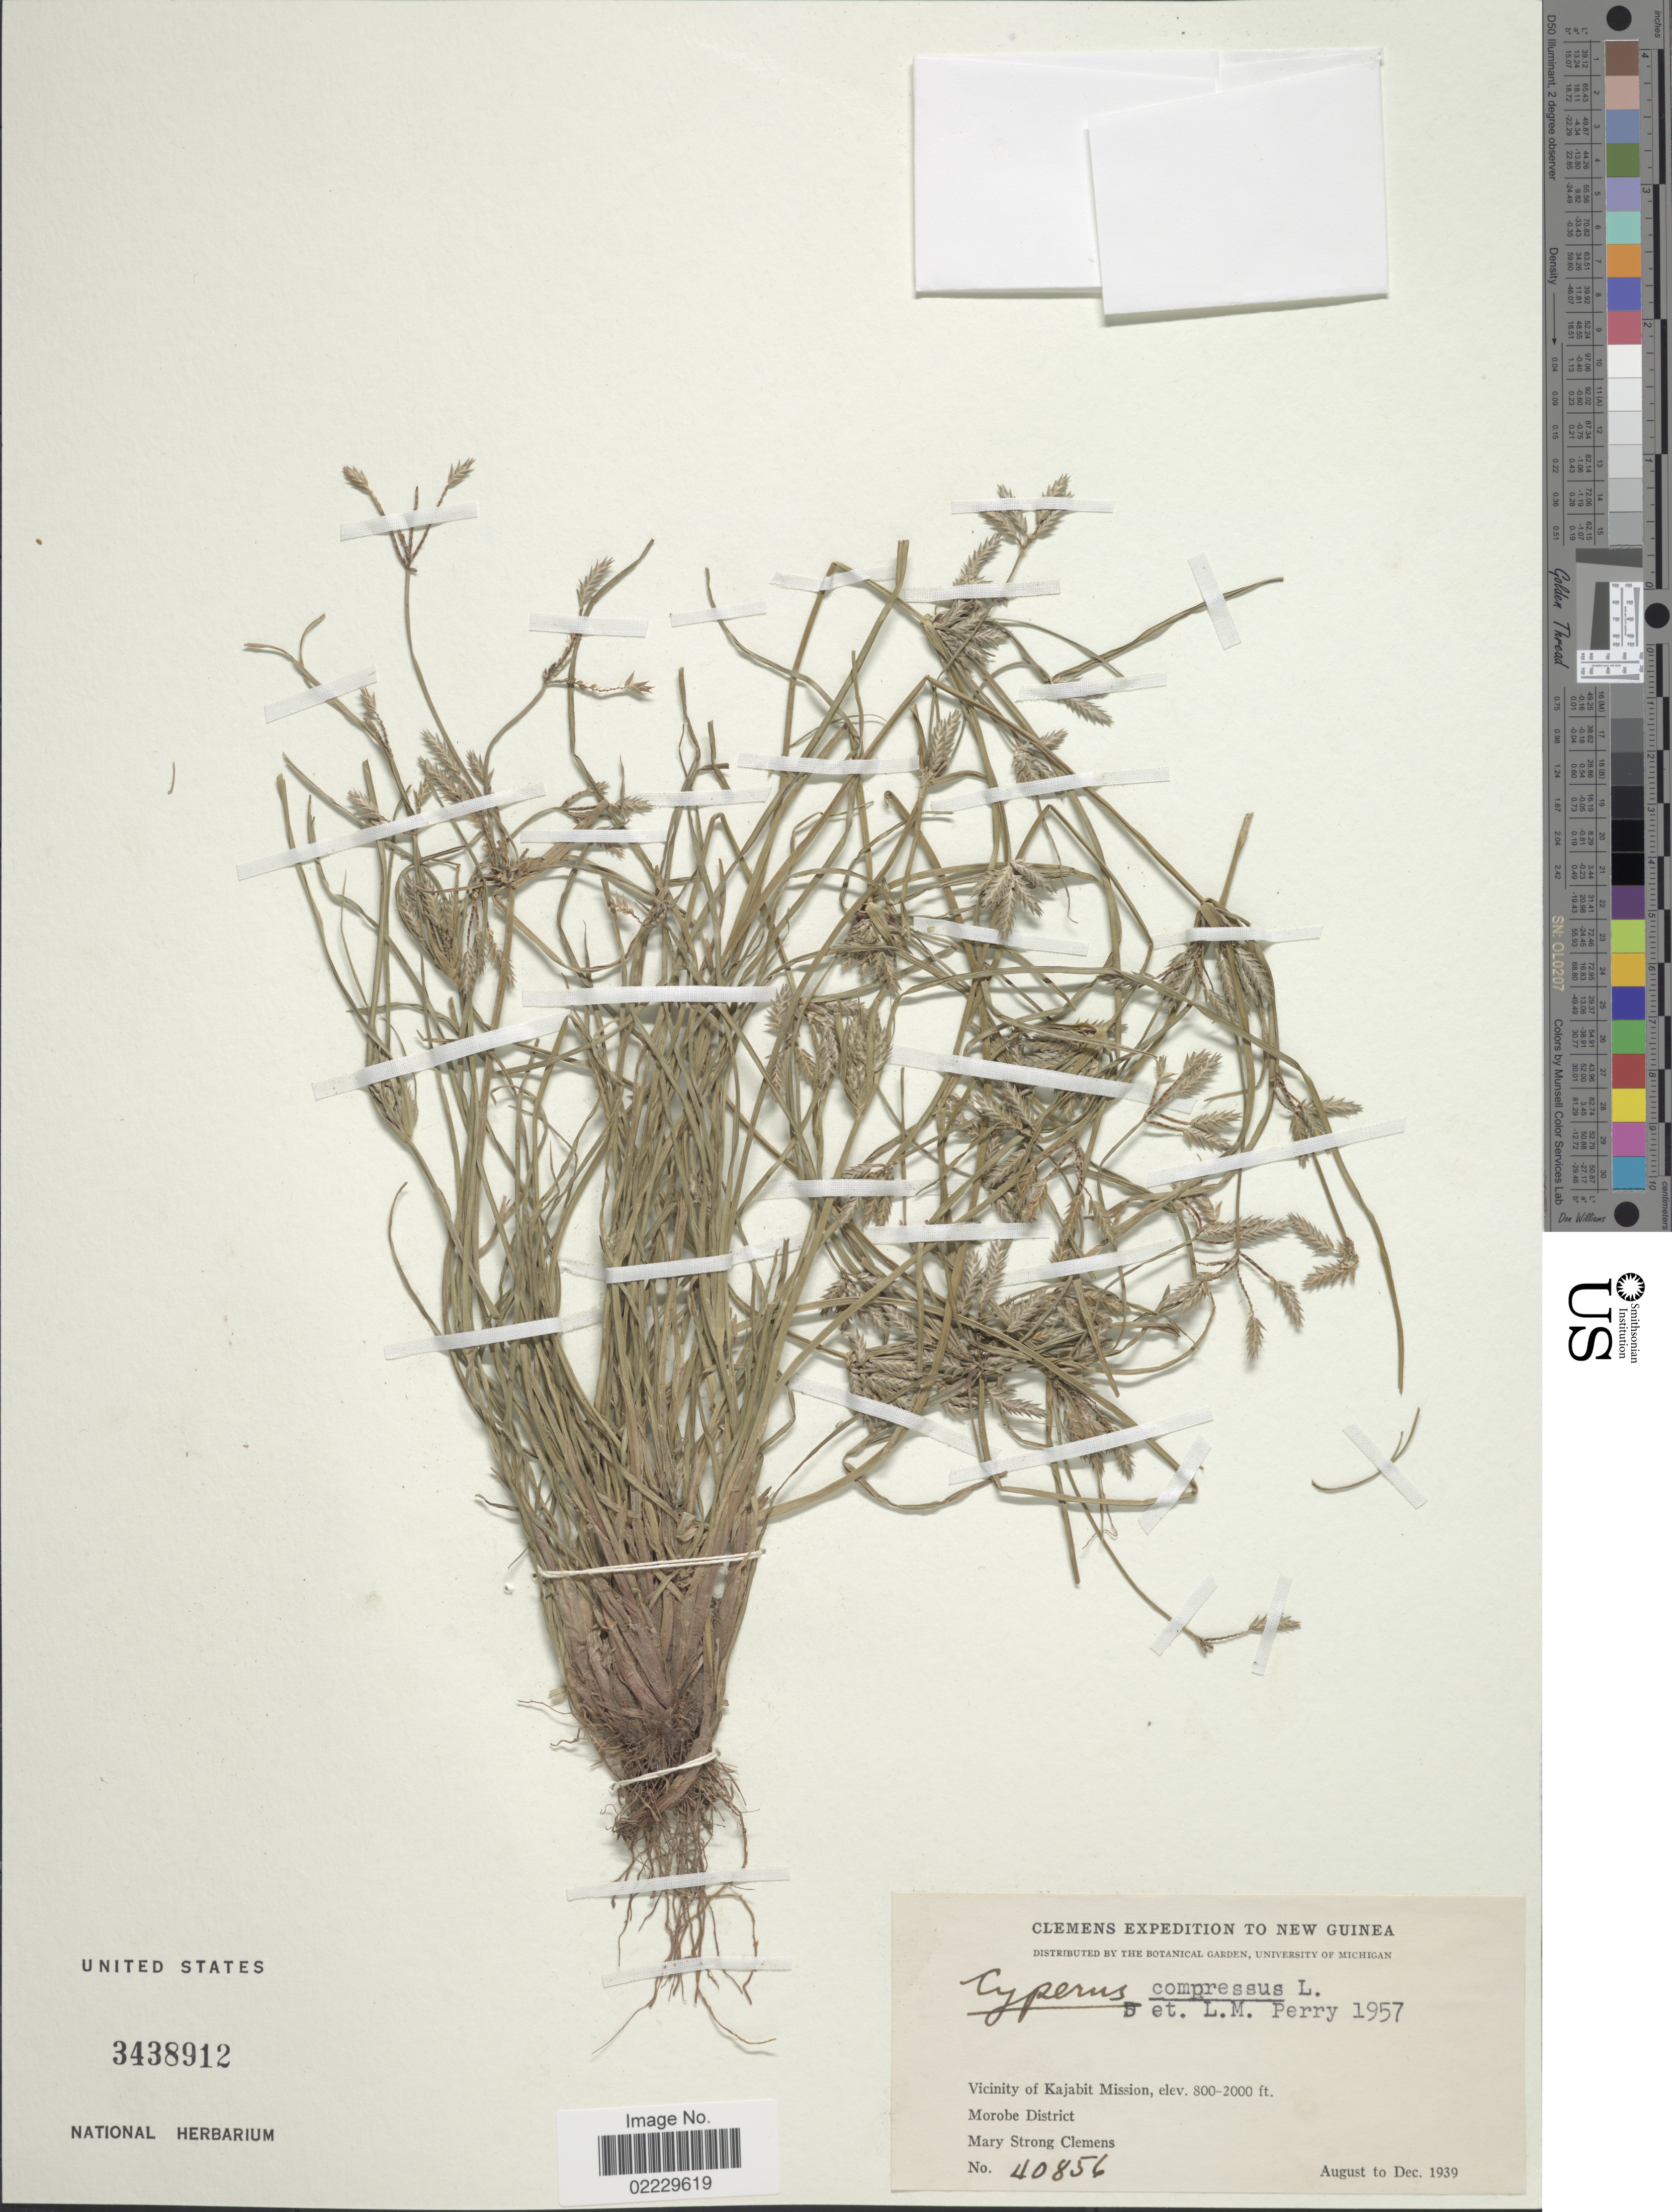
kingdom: Plantae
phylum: Tracheophyta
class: Liliopsida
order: Poales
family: Cyperaceae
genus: Cyperus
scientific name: Cyperus compressus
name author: L.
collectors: M. S. Clemens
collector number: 40856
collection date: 1939-08/1939-12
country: Papua New Guinea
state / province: Morobe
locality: Vicinity of Kajabit Mission, Morobe District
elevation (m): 244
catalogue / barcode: US 3438912